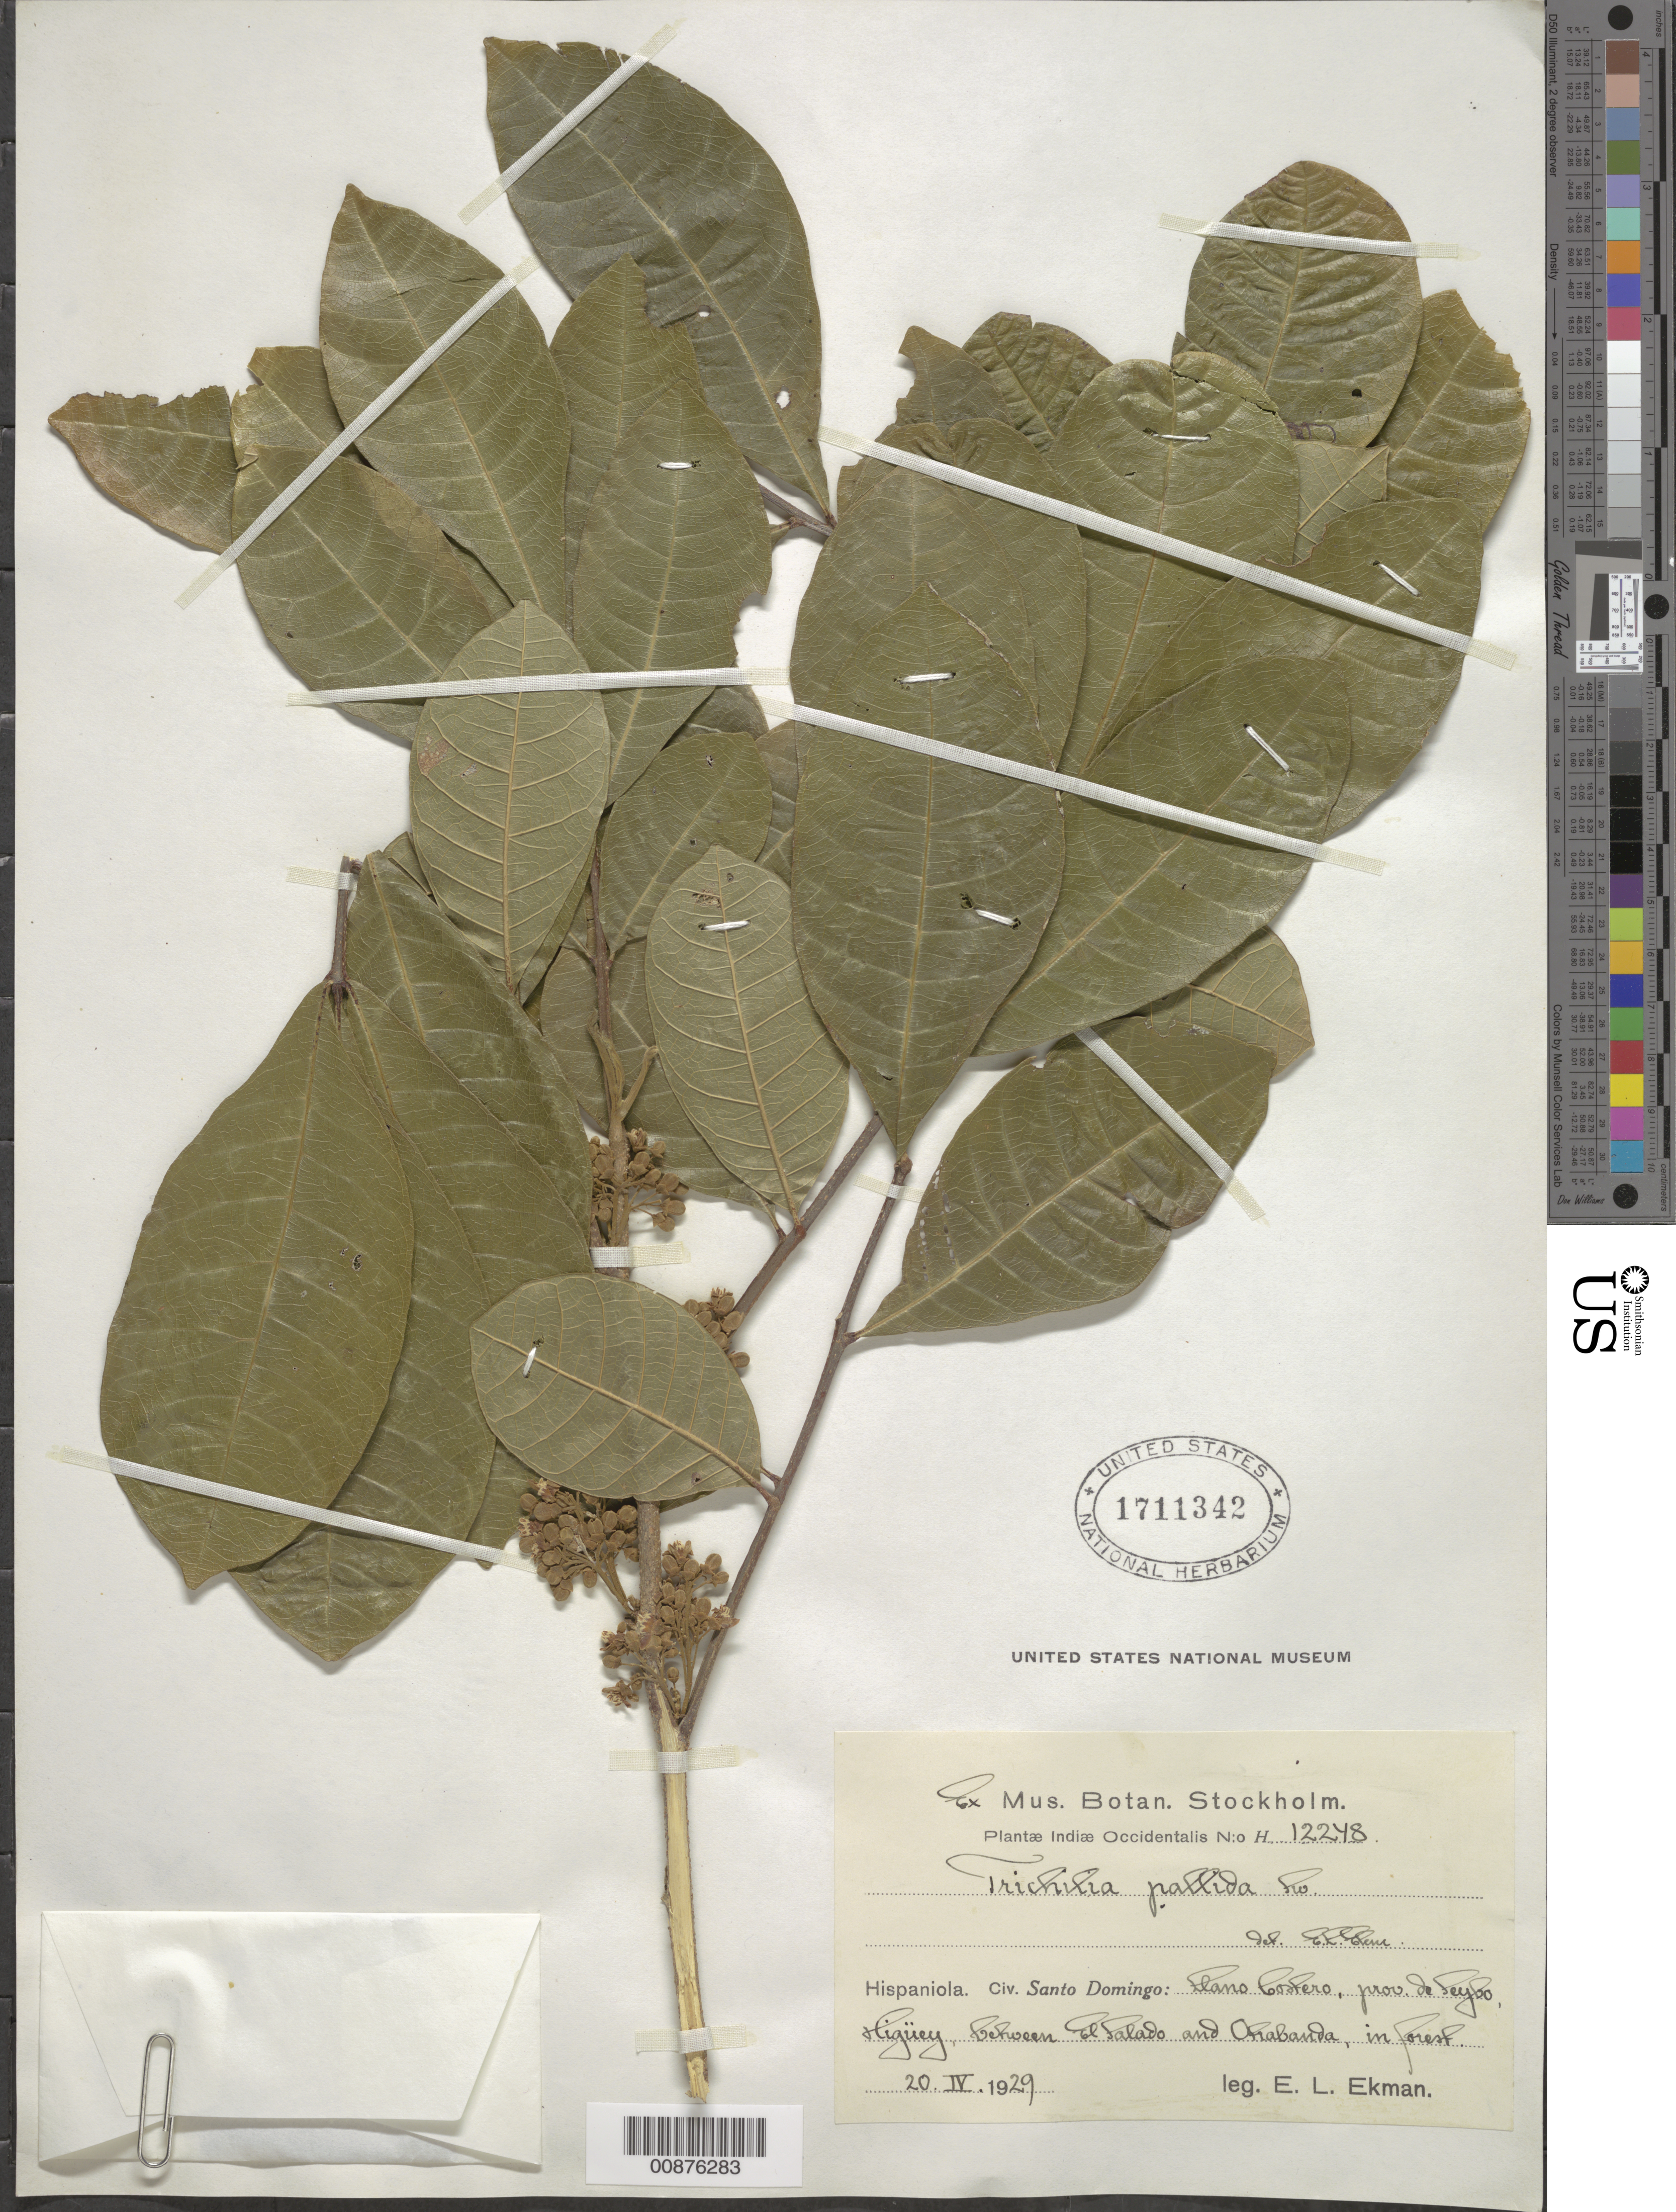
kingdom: Plantae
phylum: Tracheophyta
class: Magnoliopsida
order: Sapindales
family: Meliaceae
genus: Trichilia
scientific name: Trichilia pallida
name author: Sw.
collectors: E. L. Ekman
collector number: H 12248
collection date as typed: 20 Apr 1929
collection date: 1929-04-20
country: Dominican Republic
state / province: El Seibo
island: Hispaniola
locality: Llano Costero, Higüey, between El Salado and Otrabanda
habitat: In forest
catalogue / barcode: US 1711342